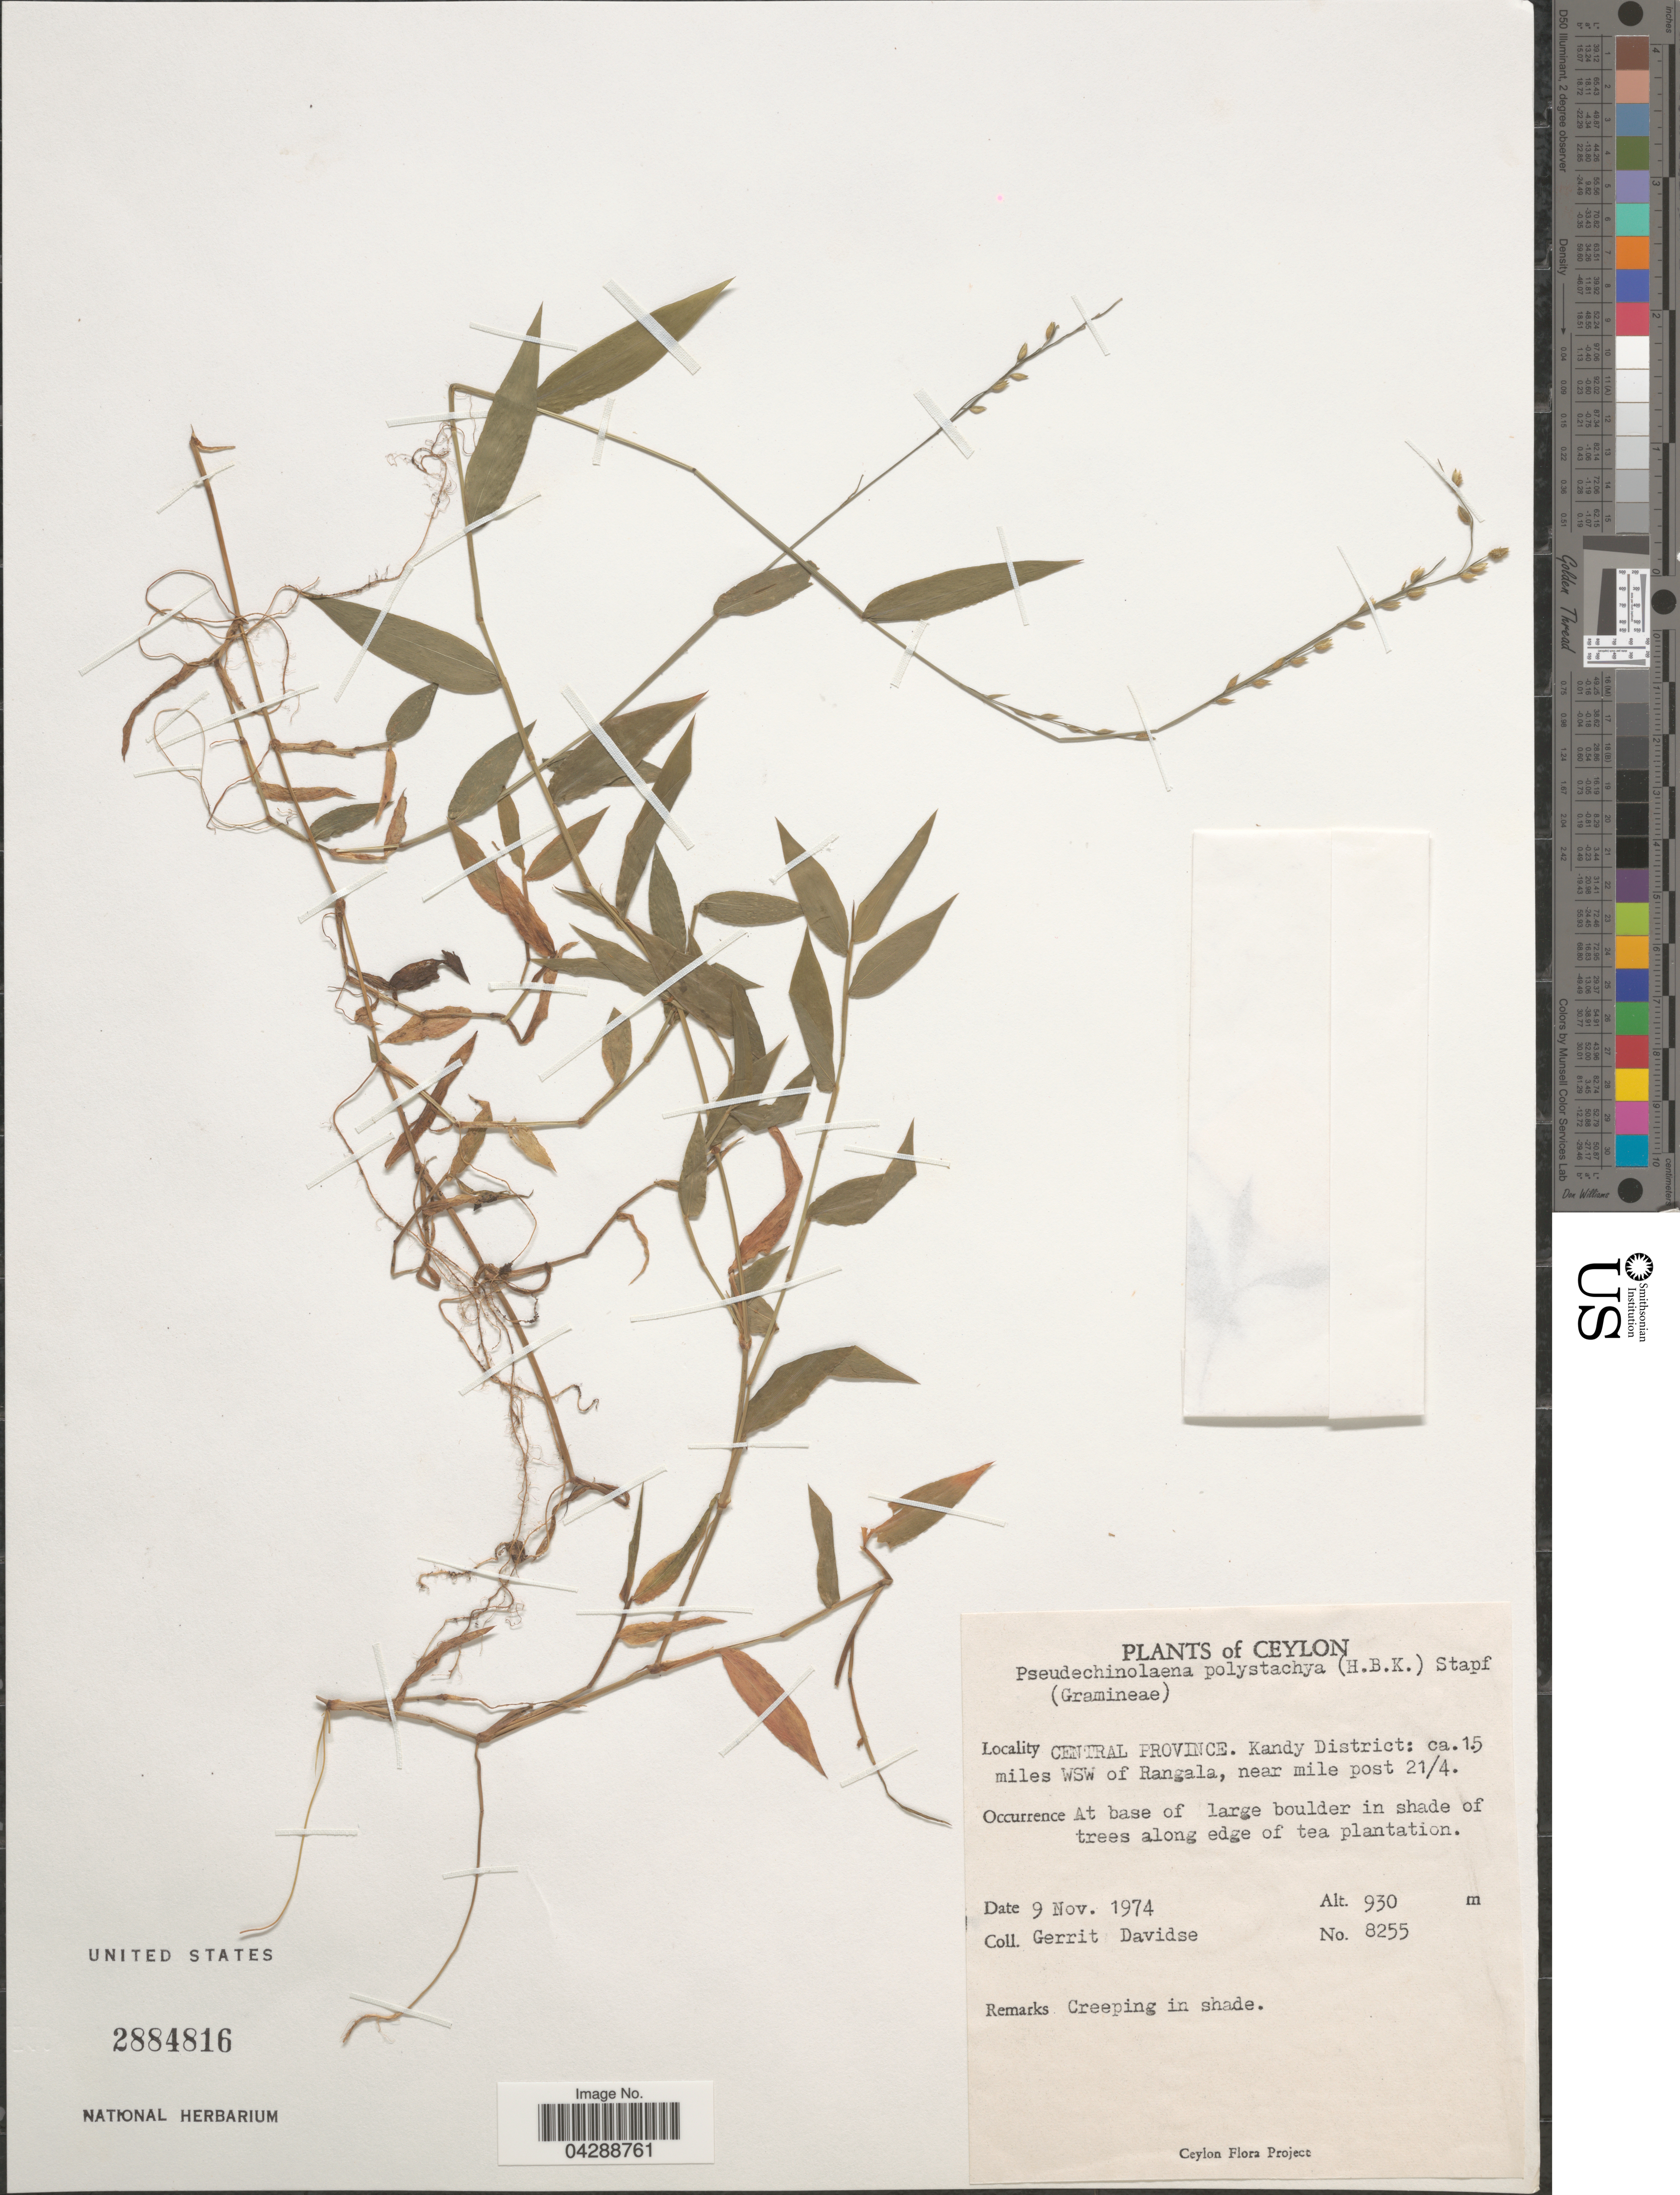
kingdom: Plantae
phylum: Tracheophyta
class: Liliopsida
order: Poales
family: Poaceae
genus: Pseudechinolaena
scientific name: Pseudechinolaena polystachya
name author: (Kunth) Stapf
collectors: G. Davidse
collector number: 8255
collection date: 1974-11-09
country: Sri Lanka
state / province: Central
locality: Ceylon. Kandy District: ca. 15 miles WSW of Rangala, near mile post 21/4. At base of large boulder in shade of trees along edge of tea plantation.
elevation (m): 930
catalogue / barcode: US 2884816